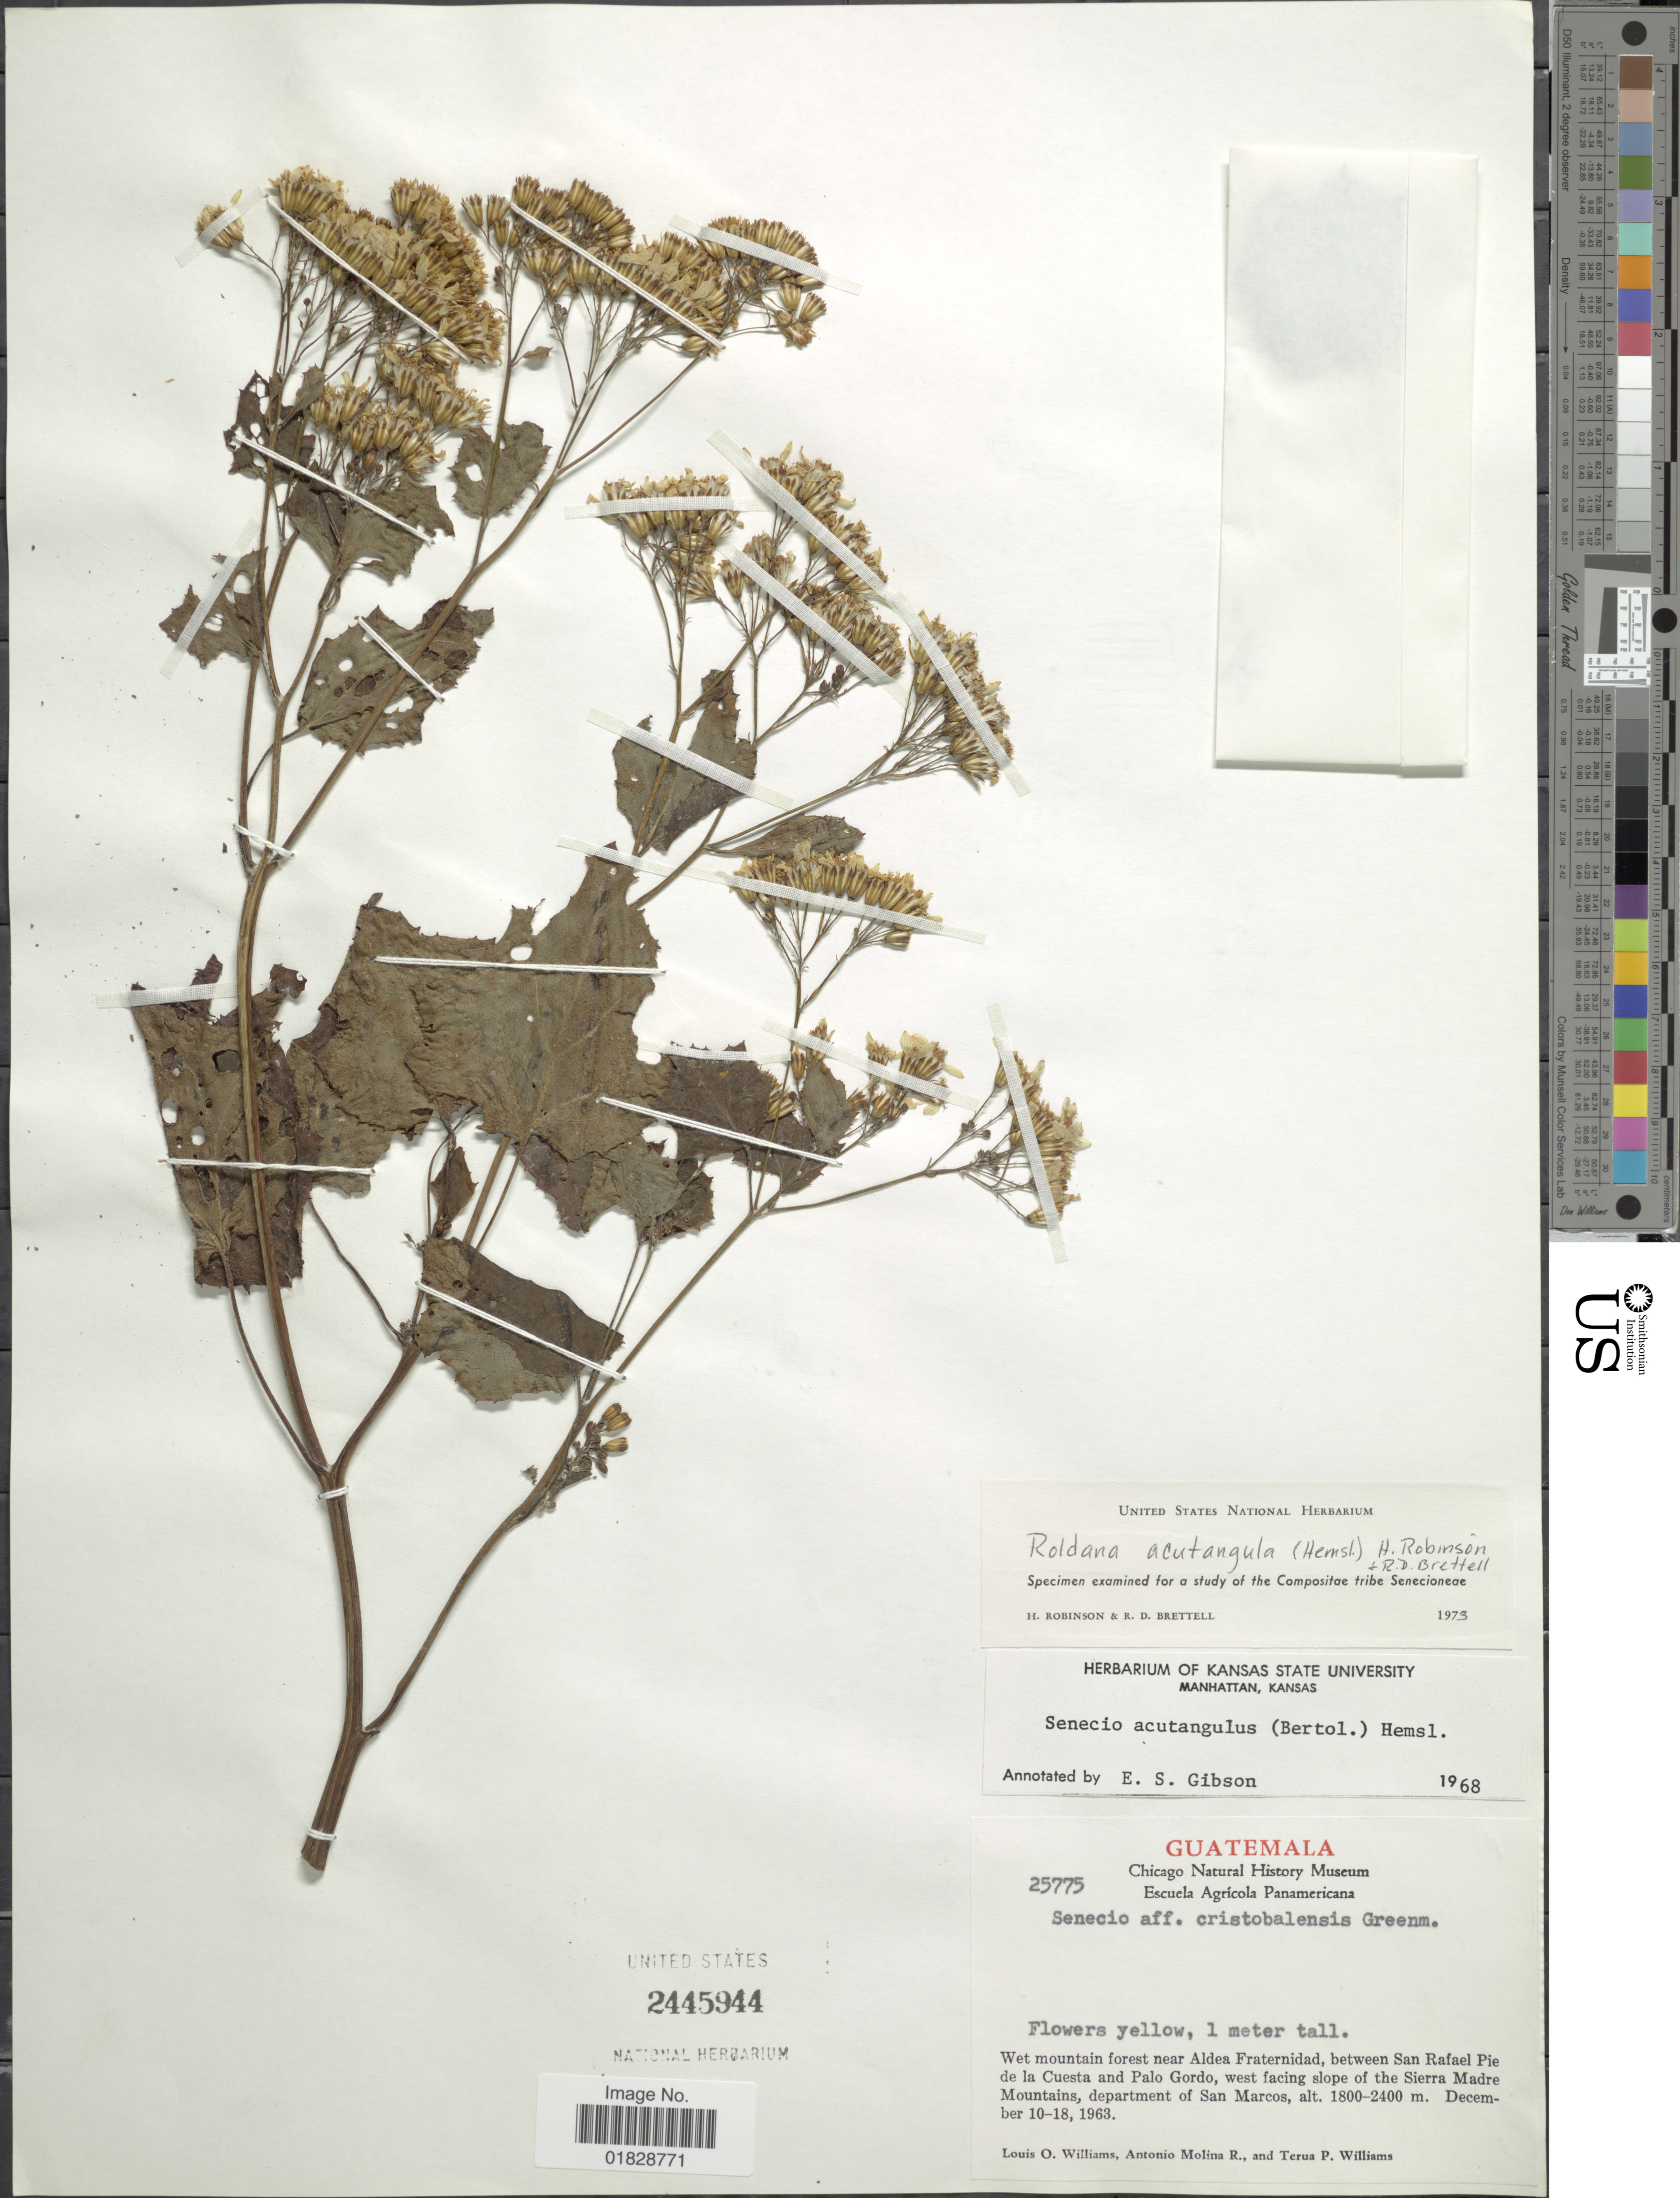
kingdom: Plantae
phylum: Tracheophyta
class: Magnoliopsida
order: Asterales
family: Asteraceae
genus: Roldana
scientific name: Roldana acutangula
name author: (Bertol.) H. Rob. & Brettell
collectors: L. O. Williams, A. Molina R. & T. P. Williams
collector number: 25775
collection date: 1963-12-10/1963-12-18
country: Guatemala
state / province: San Marcos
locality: Wet mountain forest near Aldea Fraternidad, between San Rafael Pie de la Cuesta and Palo Gordo, west facing slope of the Sierra Madre Mountains, department of San Marcos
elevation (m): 1800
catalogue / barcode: US 2445944